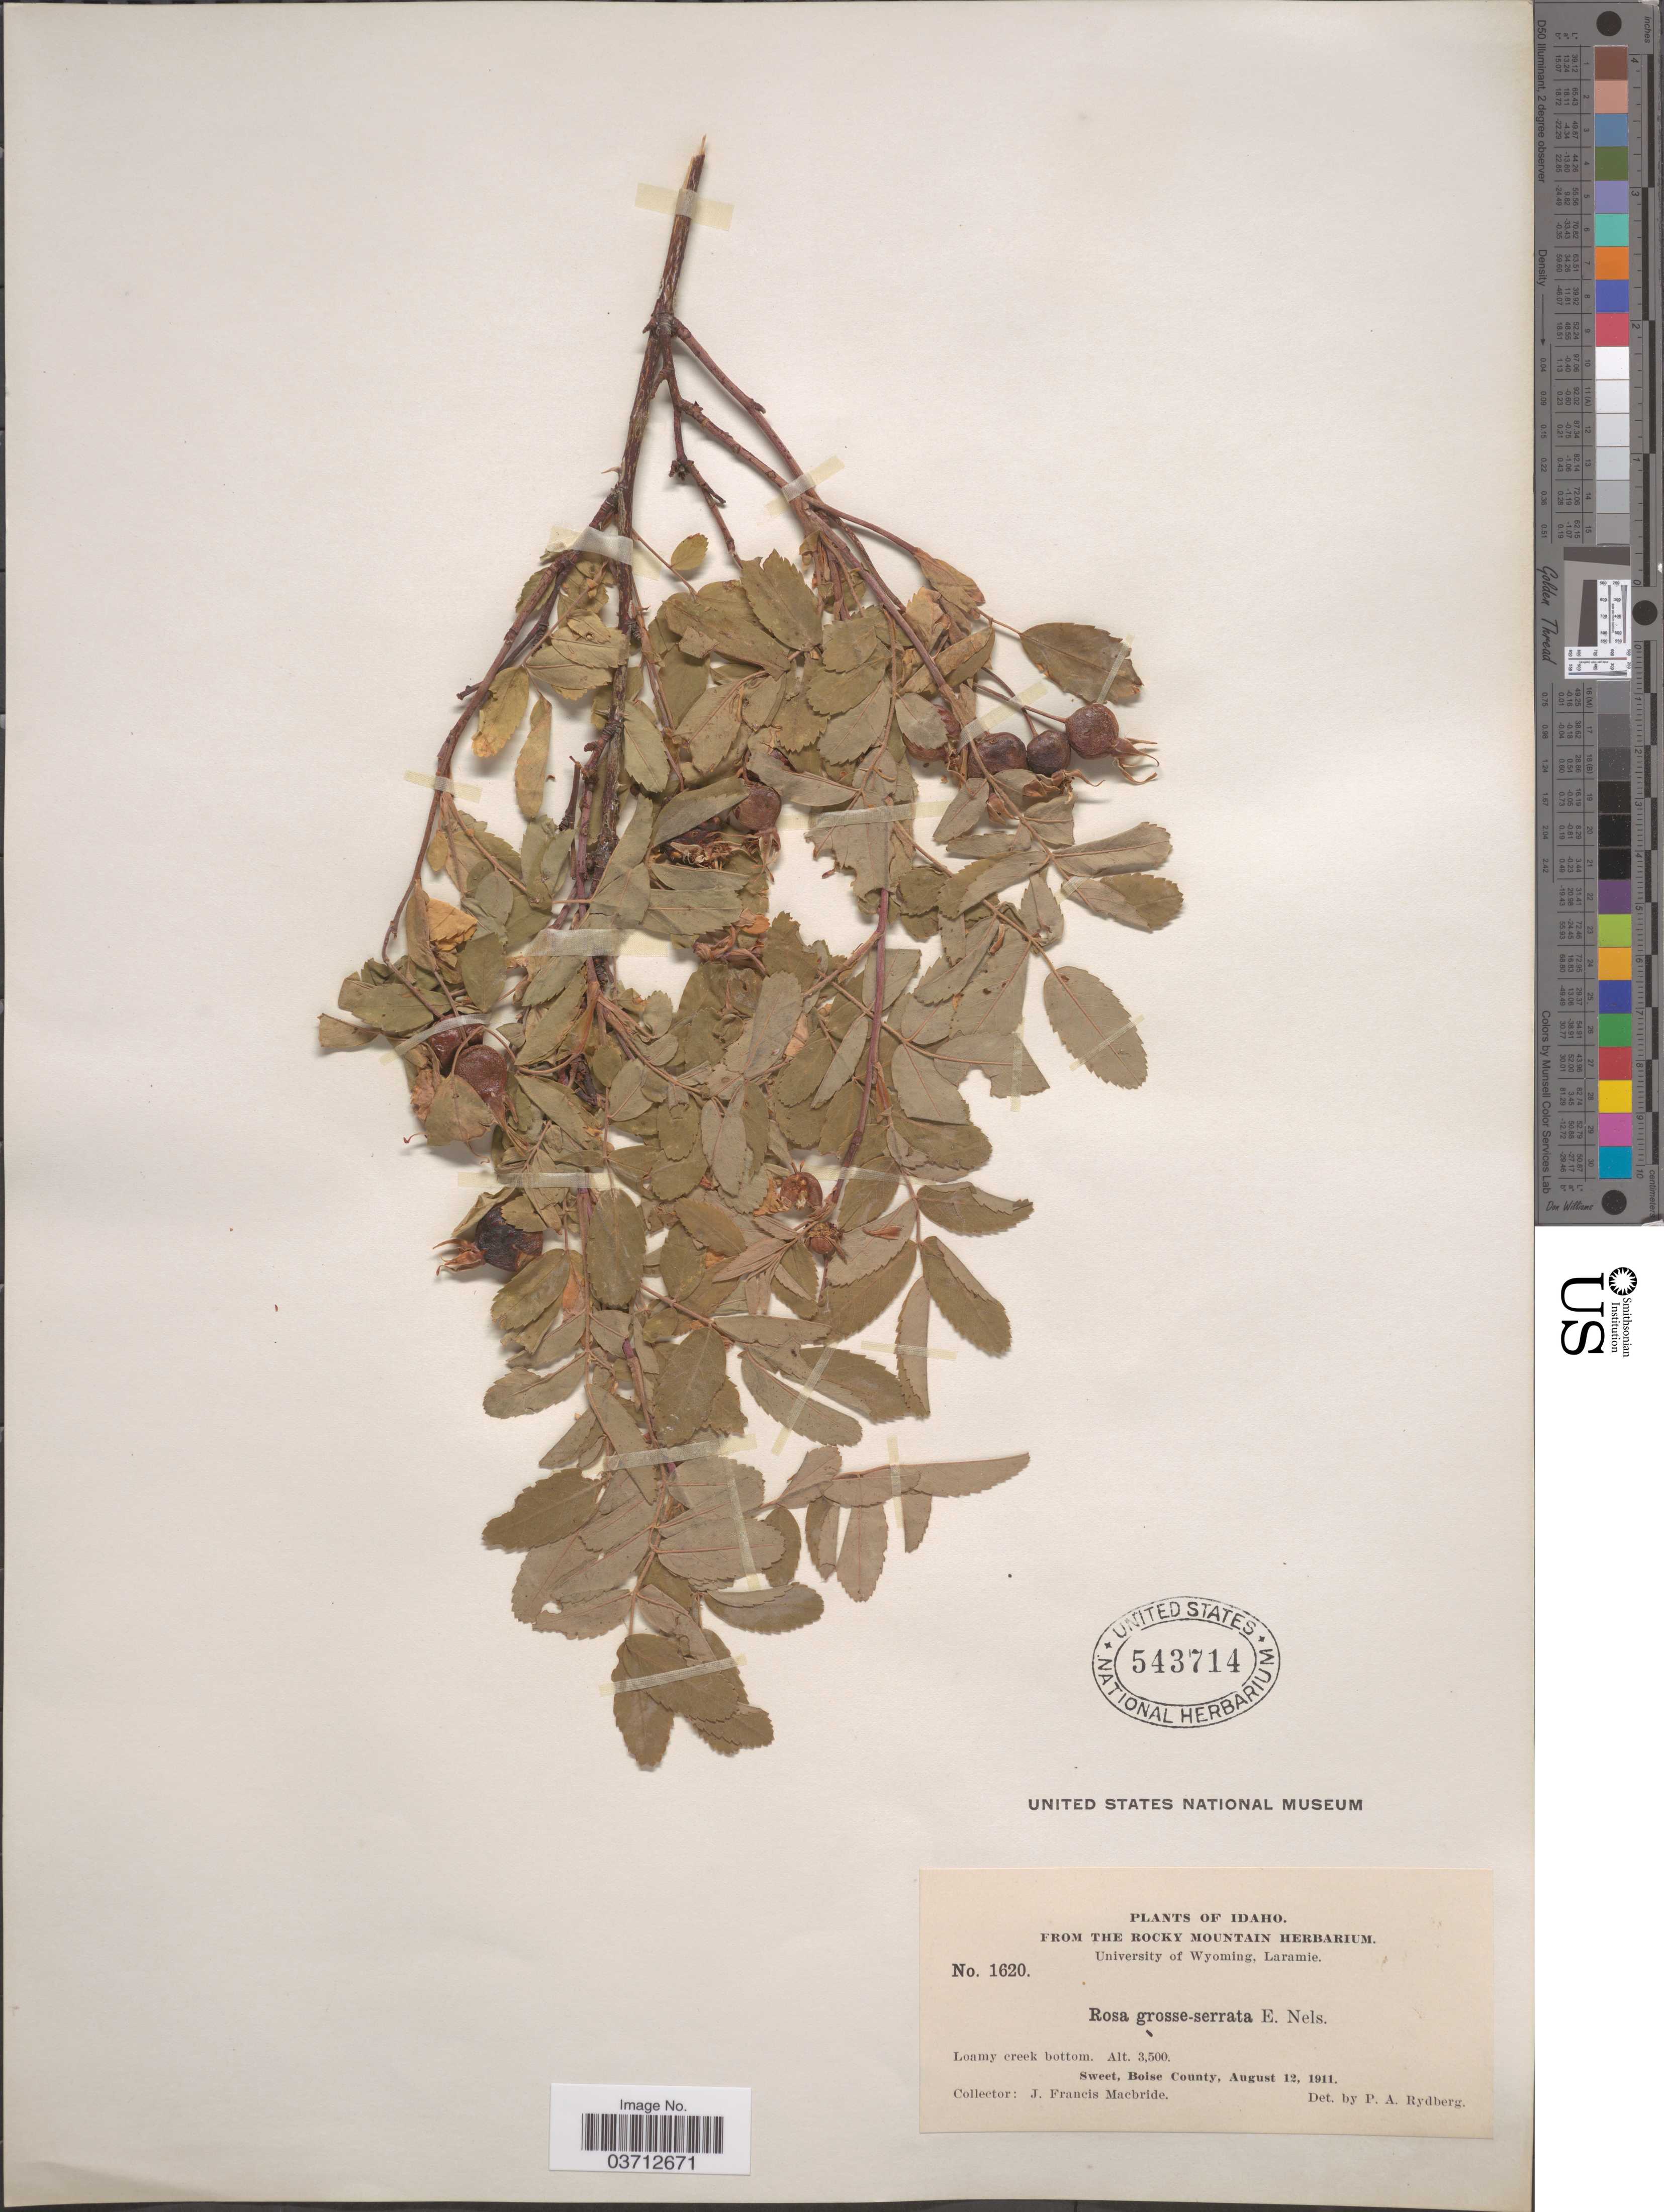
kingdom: Plantae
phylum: Tracheophyta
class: Magnoliopsida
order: Rosales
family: Rosaceae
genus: Rosa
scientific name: Rosa sp.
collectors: J. F. Macbride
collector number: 1620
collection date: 1911-08-12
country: United States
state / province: Idaho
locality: Sweet, Boise County.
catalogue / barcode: US 543714